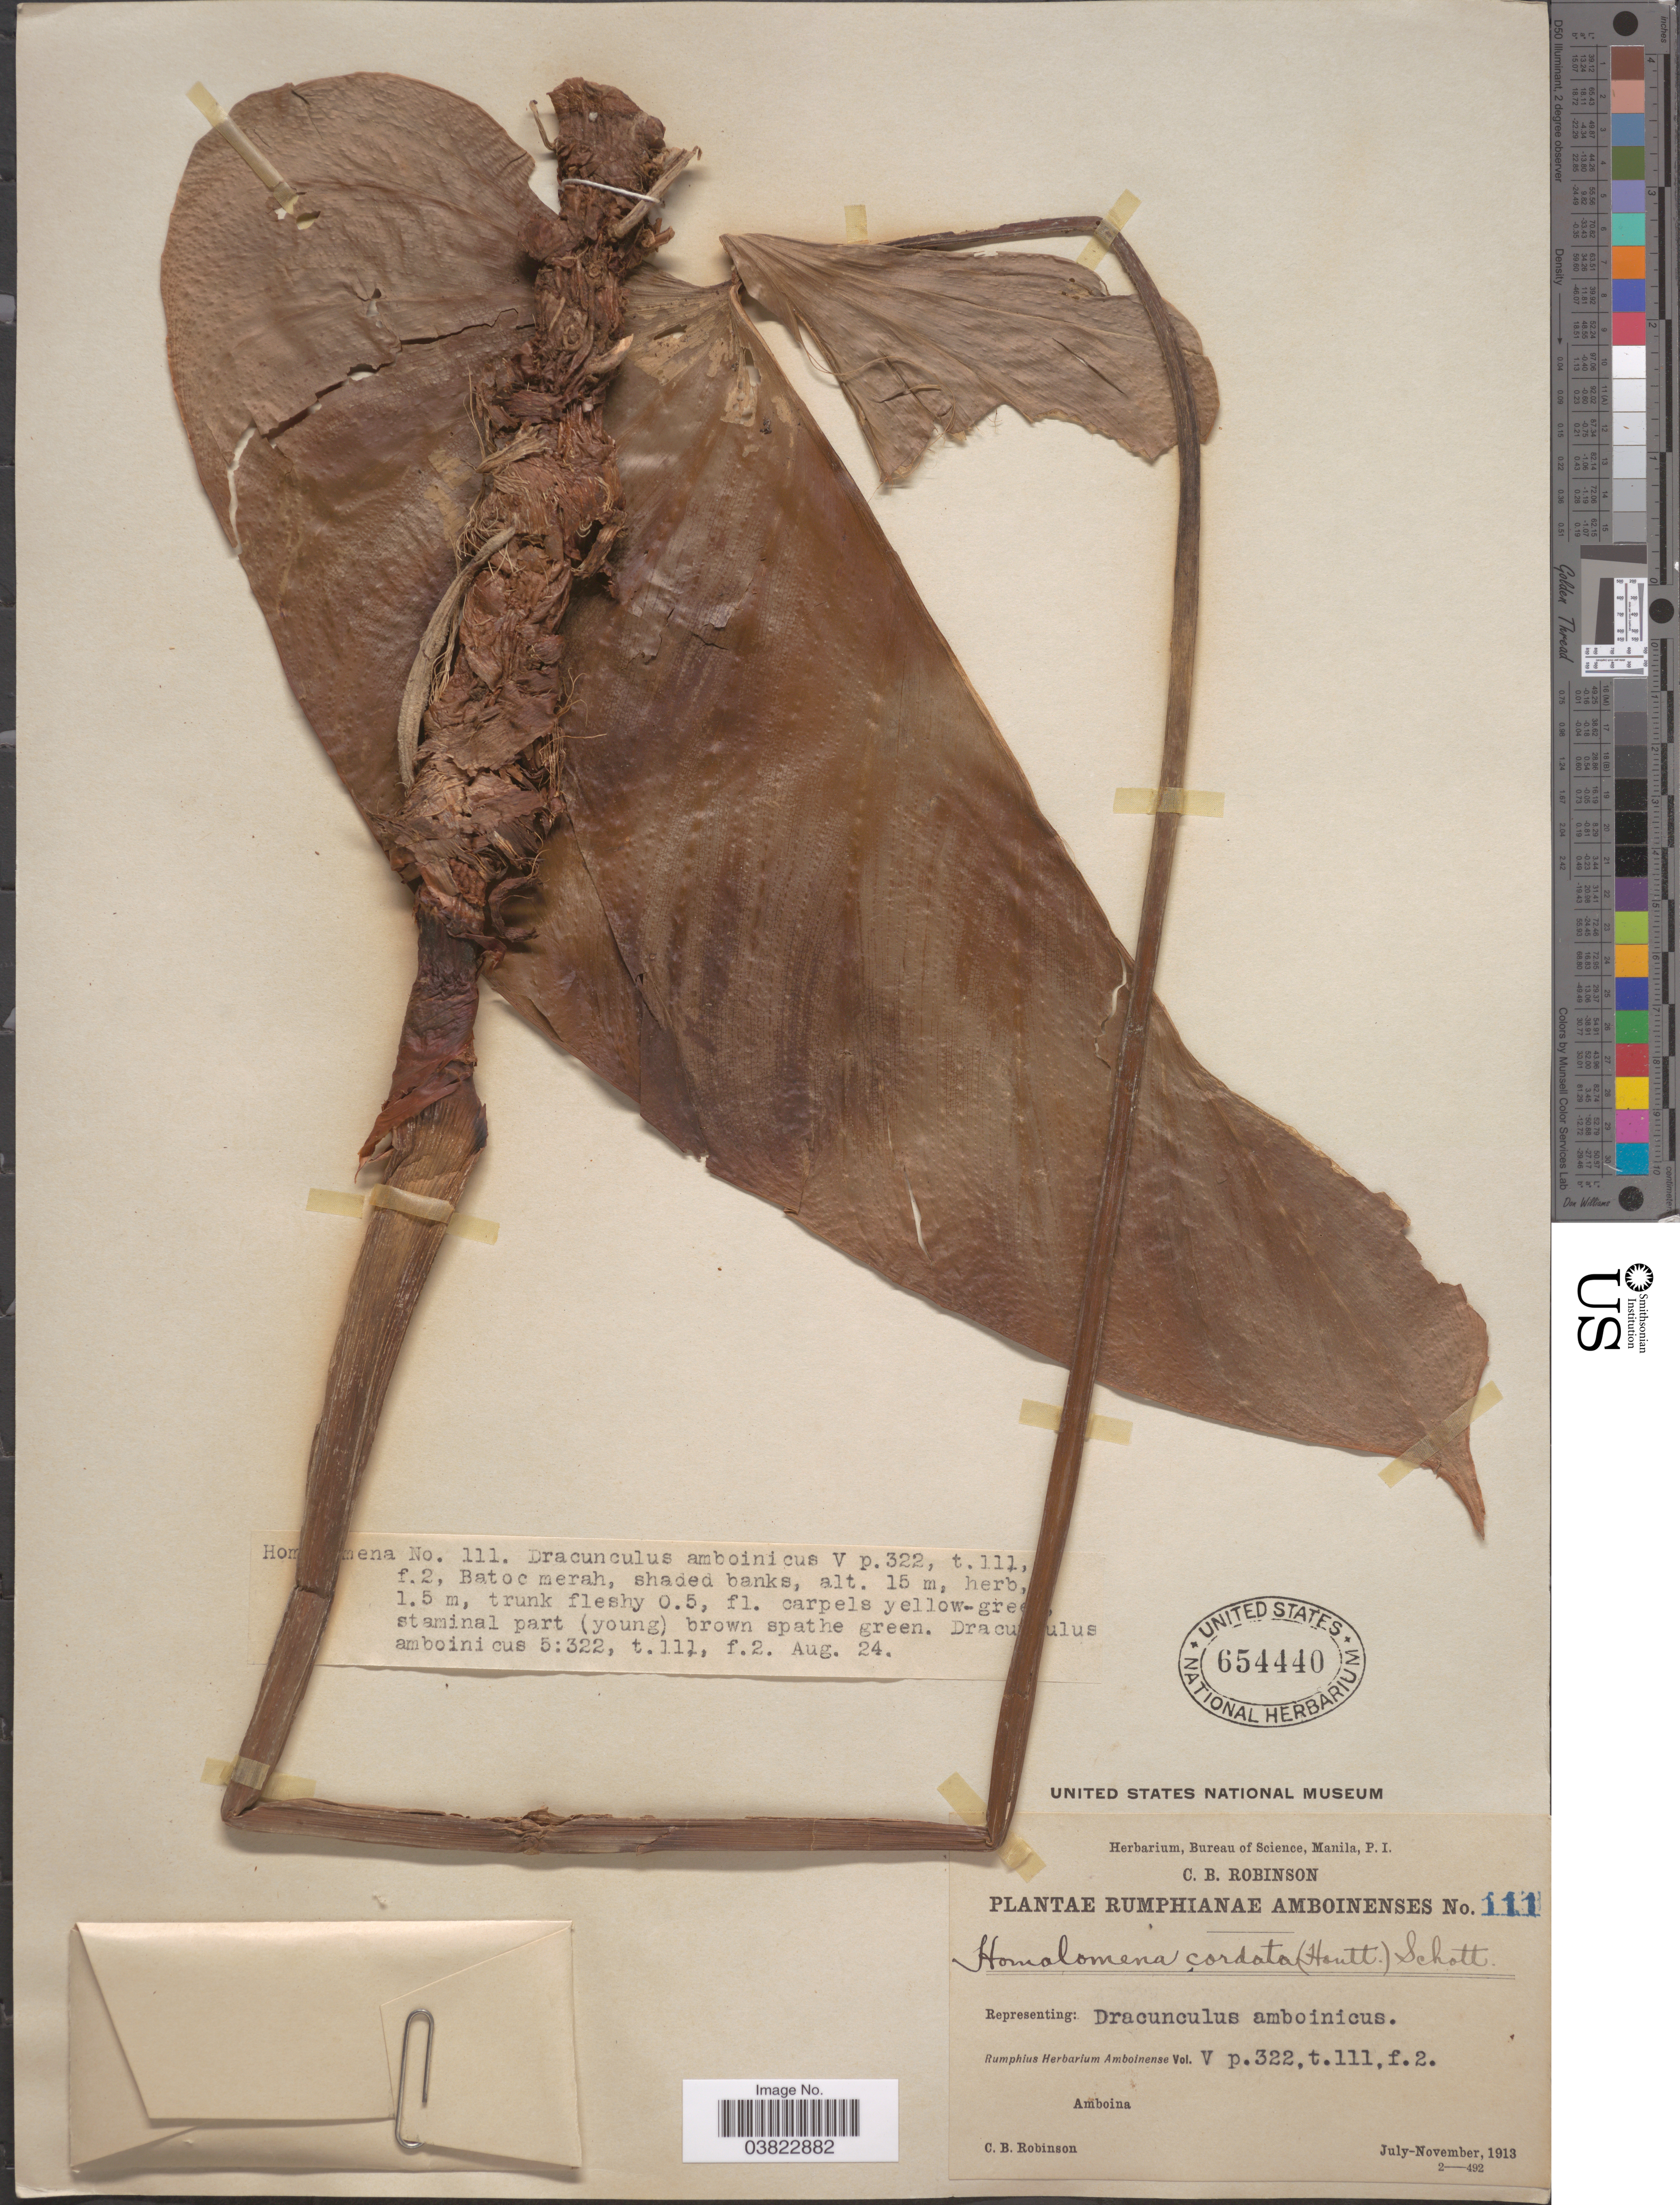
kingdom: Plantae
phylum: Tracheophyta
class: Liliopsida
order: Alismatales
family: Araceae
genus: Homalomena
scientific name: Homalomena cordata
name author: Schott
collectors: C. Robinson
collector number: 111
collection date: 1913-08-24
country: Indonesia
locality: Amboina. Batoc merah, shaded banks.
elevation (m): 15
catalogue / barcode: US 654440